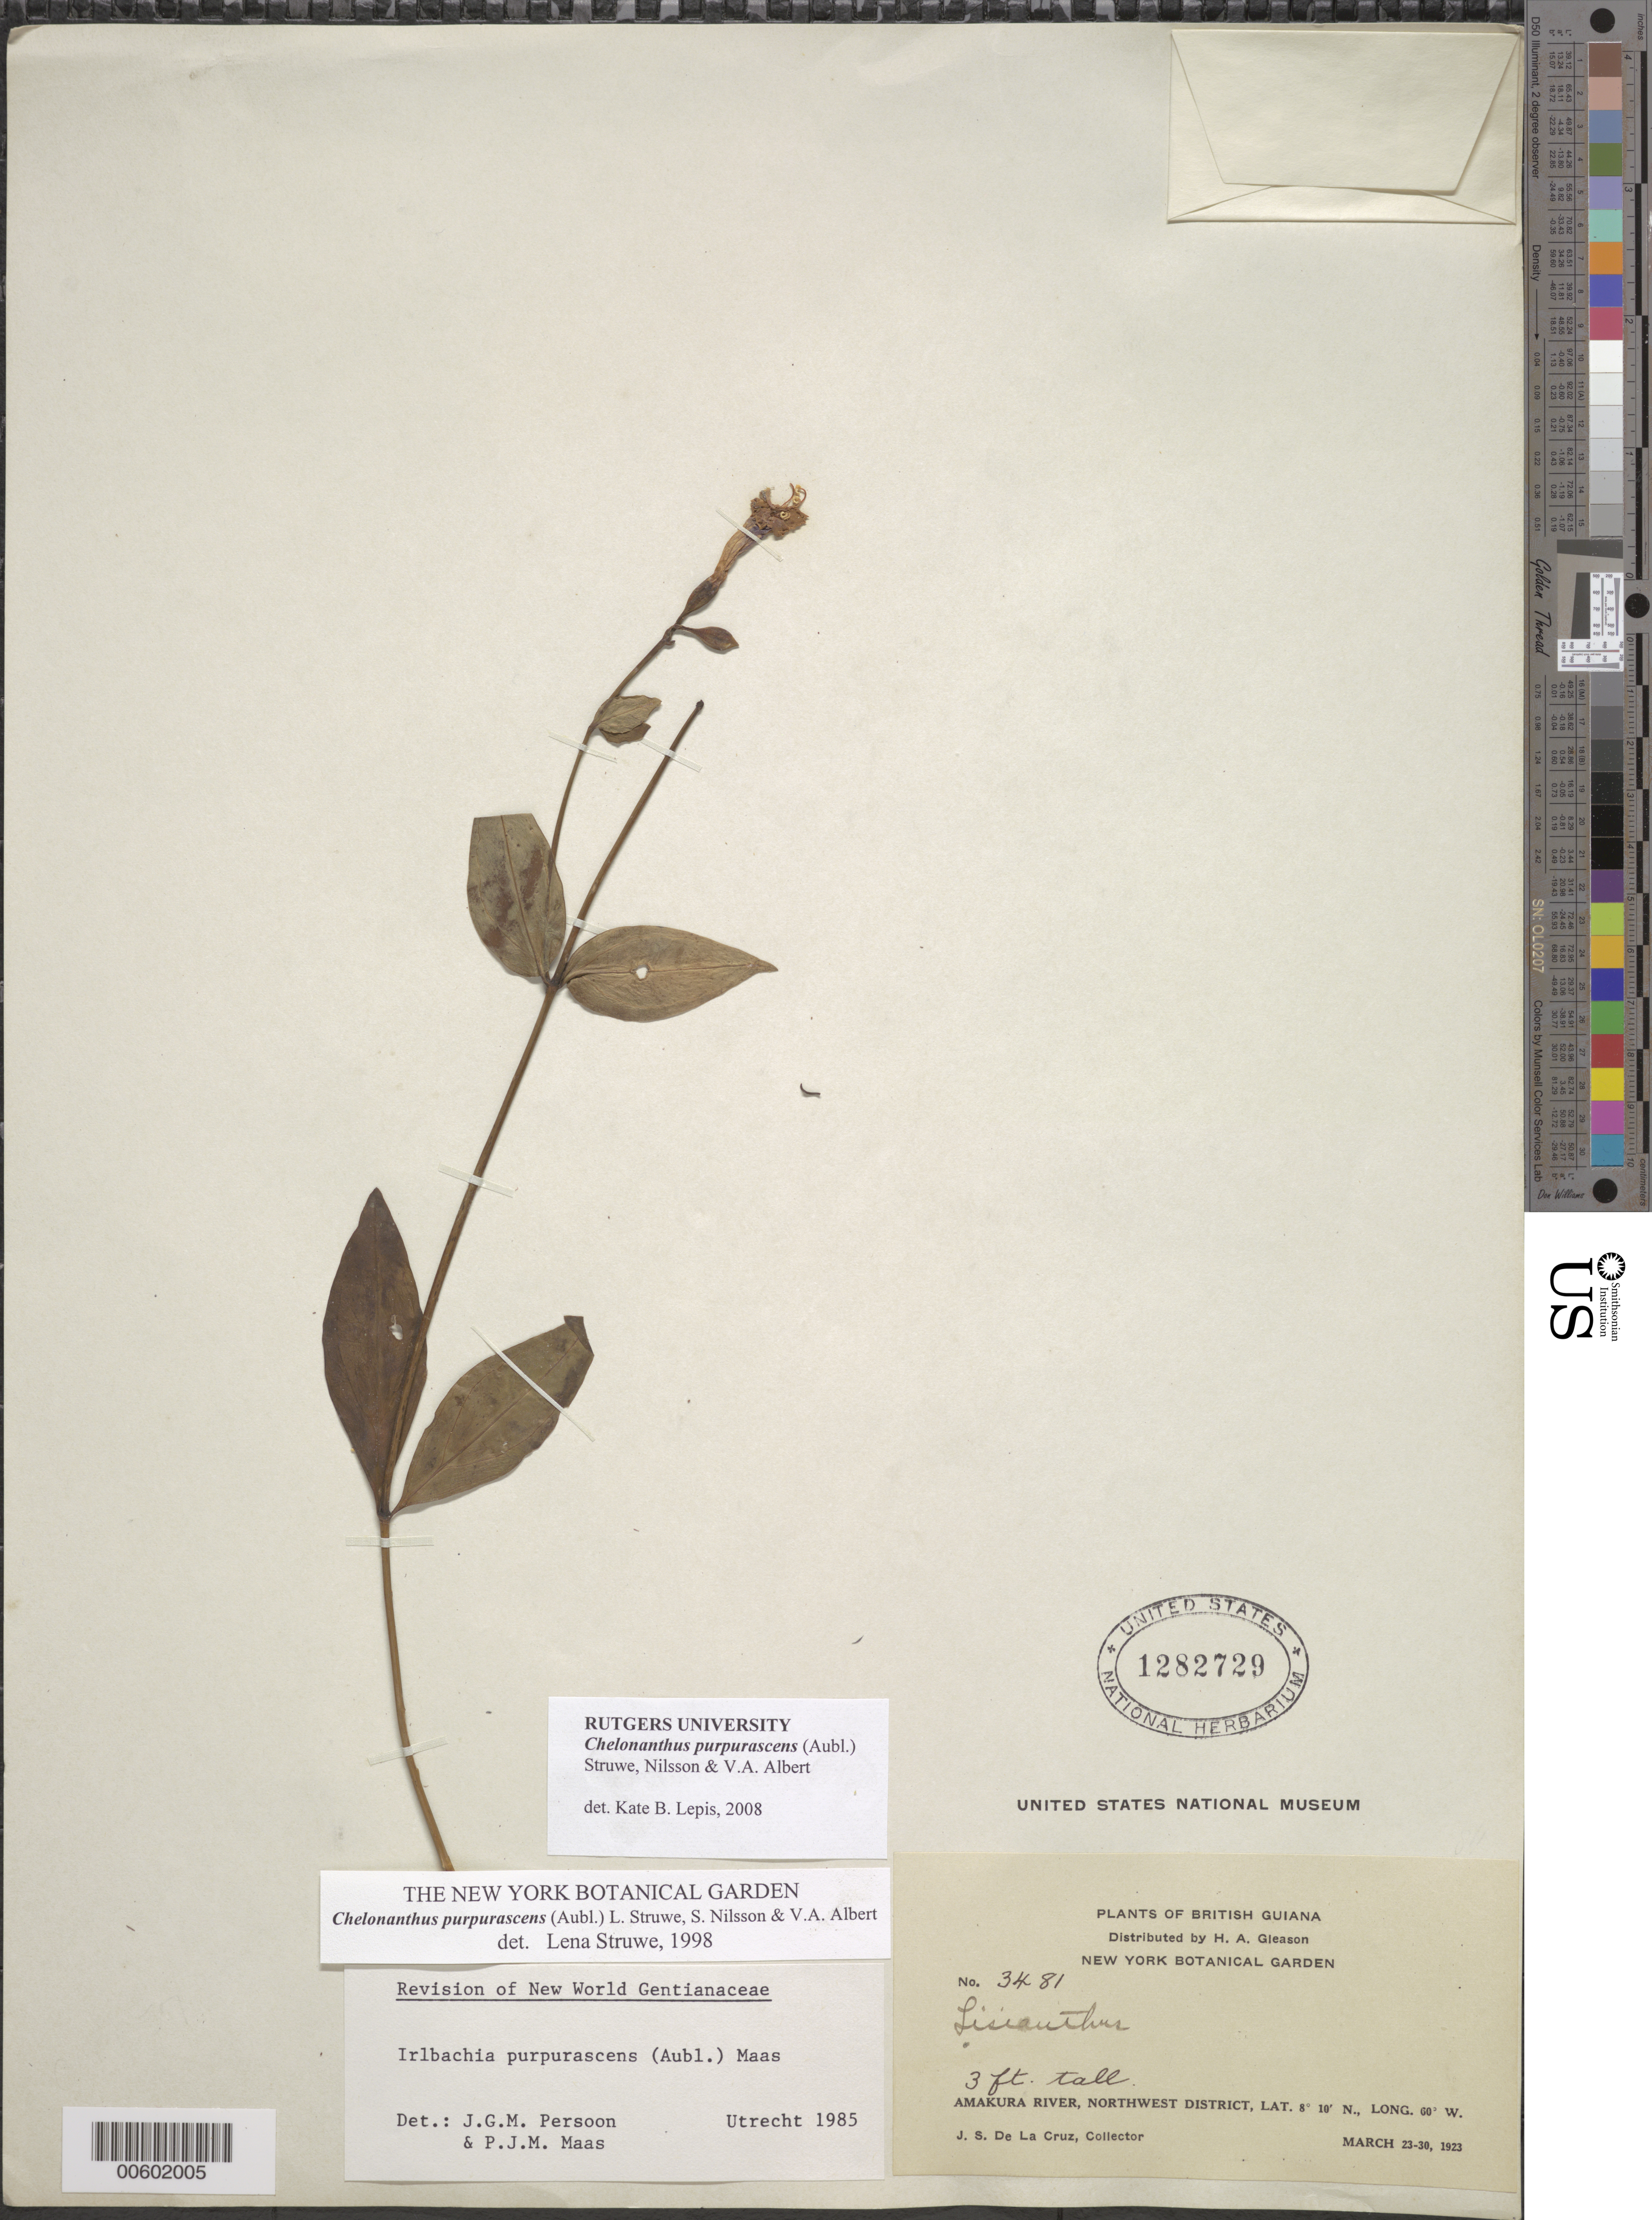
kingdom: Plantae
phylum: Tracheophyta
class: Magnoliopsida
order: Gentianales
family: Gentianaceae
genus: Chelonanthus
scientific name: Chelonanthus purpurascens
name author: (Aubl.) Struwe et al.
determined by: Struwe, L.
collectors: J. S. de la Cruz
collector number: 3481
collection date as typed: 23-Mar-23 to 30-Mar-23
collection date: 1923-03-23/1923-03-30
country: Guyana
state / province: Barima-Waini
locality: Amakura R., NW District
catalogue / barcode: US 1282729